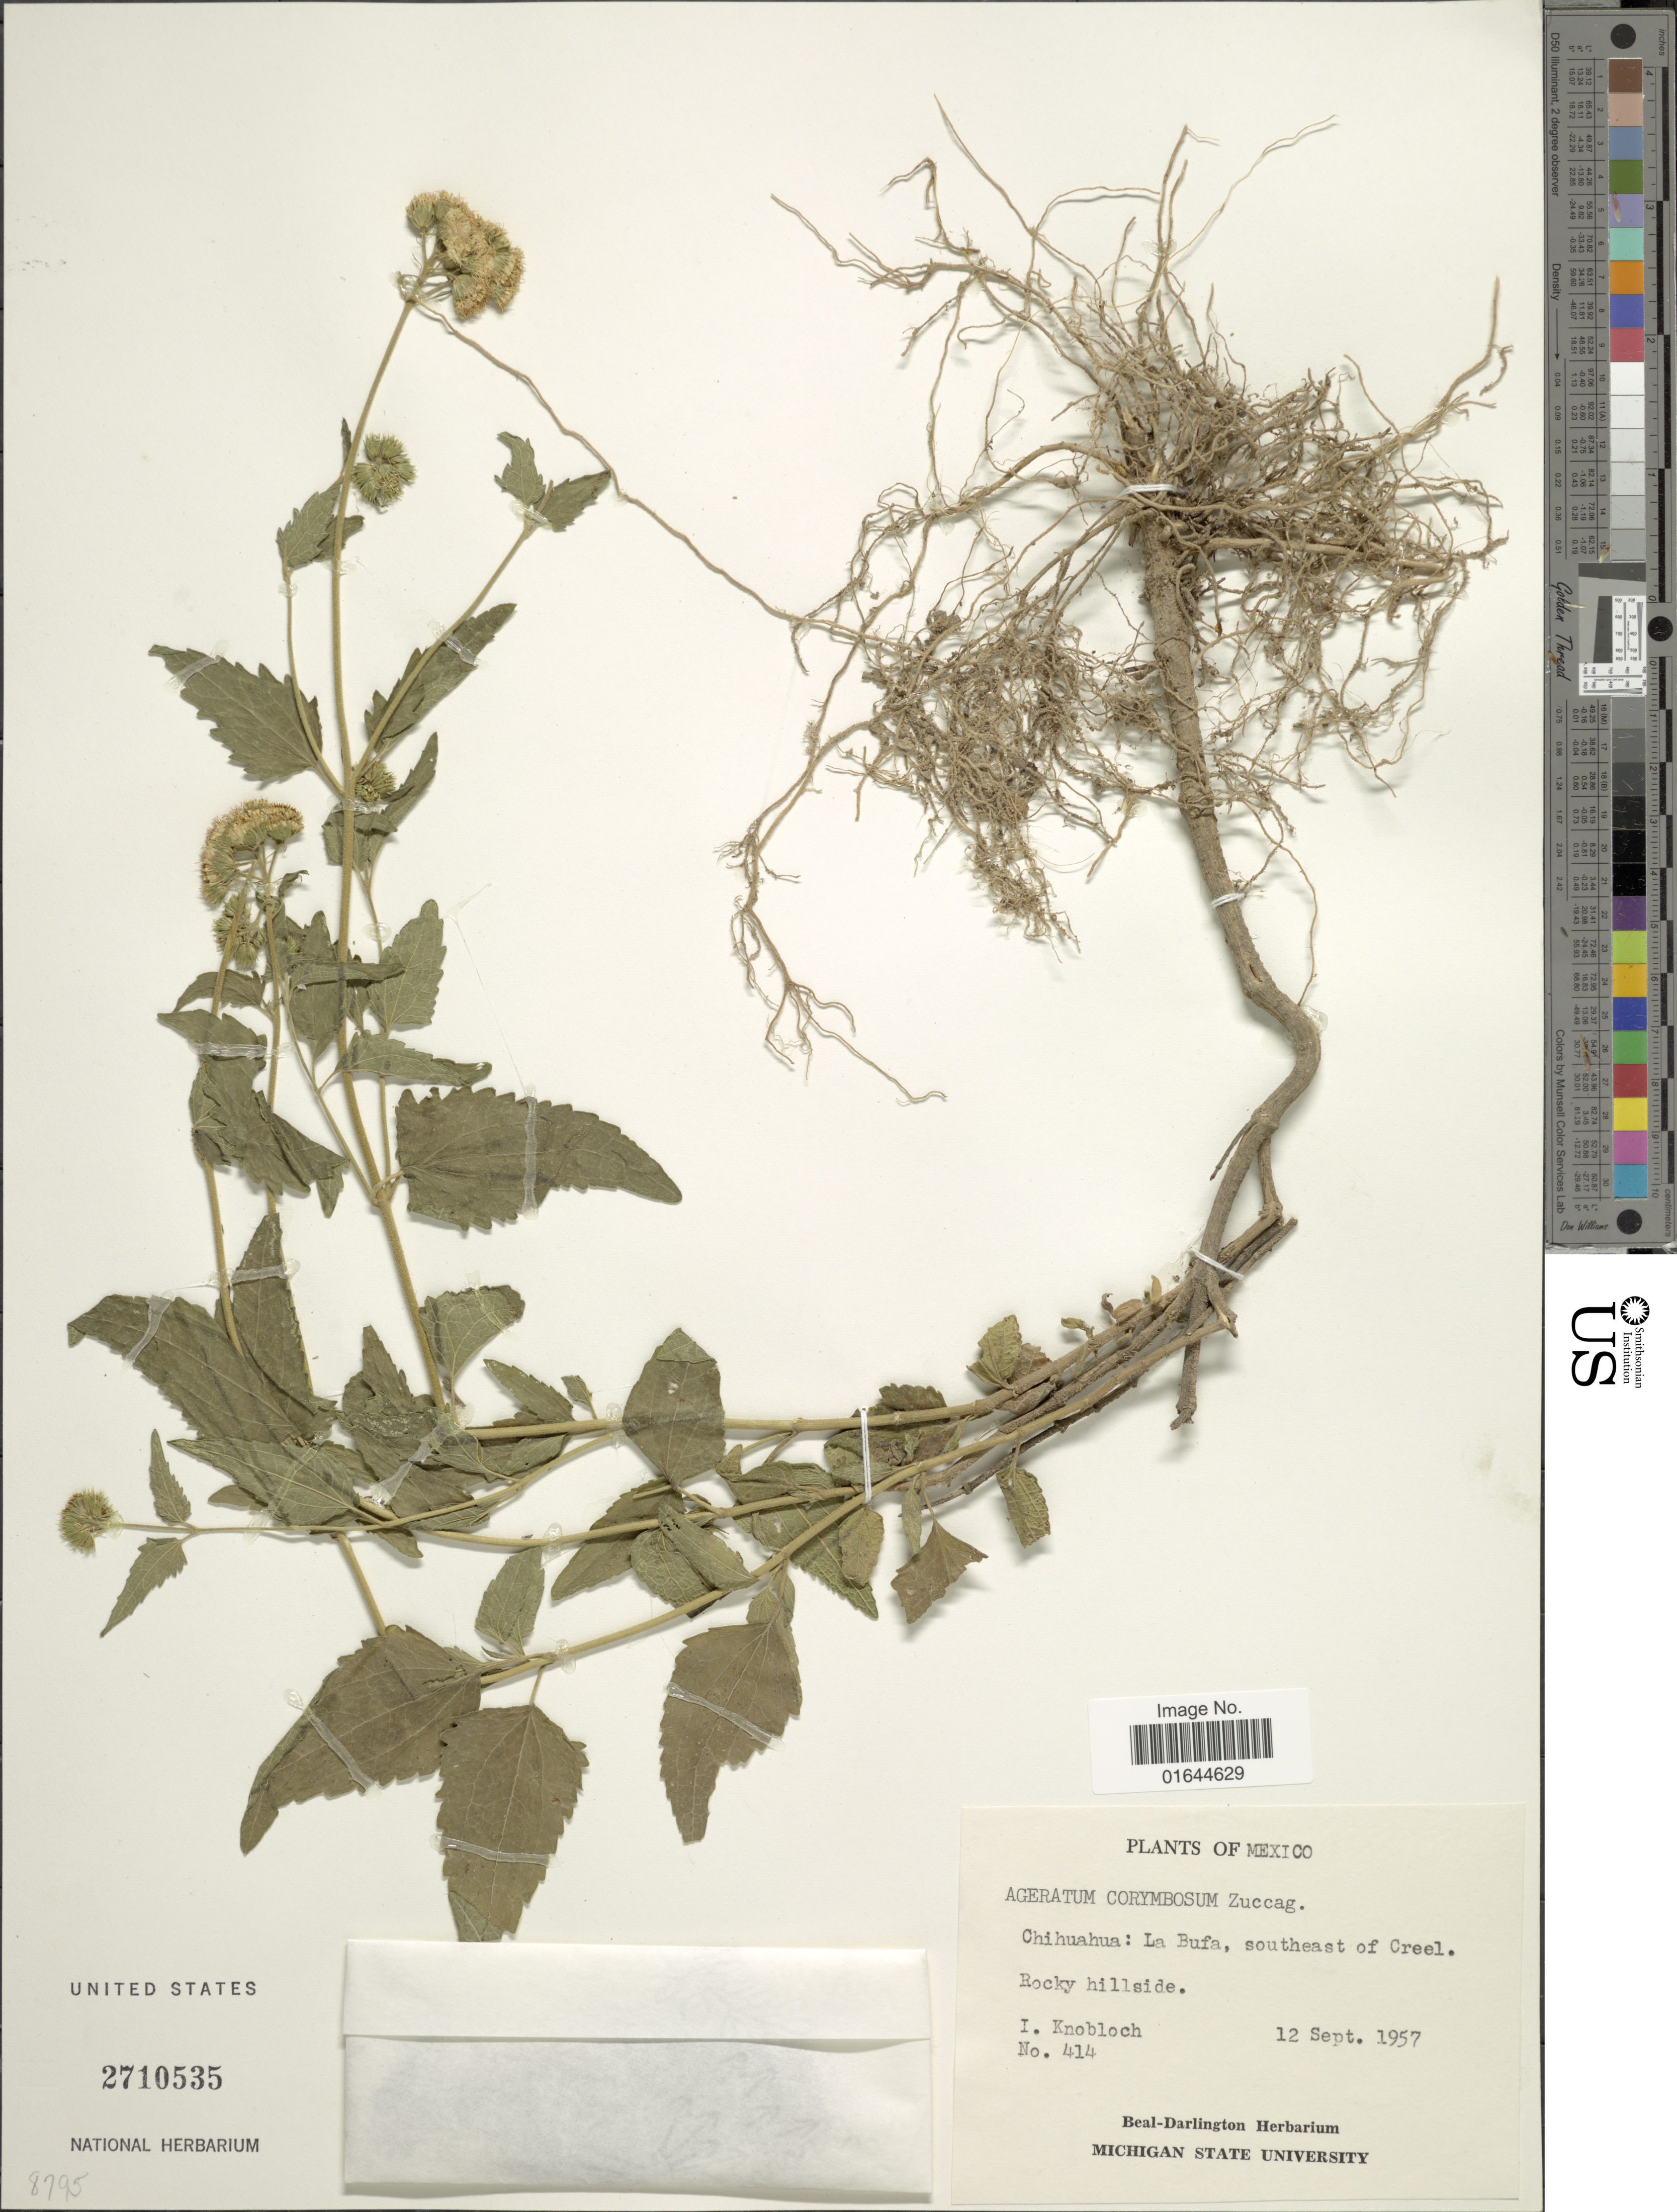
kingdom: Plantae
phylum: Tracheophyta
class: Magnoliopsida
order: Asterales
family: Asteraceae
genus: Ageratum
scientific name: Ageratum corymbosum f. corymbosum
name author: Zuccagni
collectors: I. W. Knobloch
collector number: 414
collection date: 1957-09-12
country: Mexico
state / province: Chihuahua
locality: Mexico. Chihuahua: La Bufa, southeast of Creel.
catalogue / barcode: US 2710535